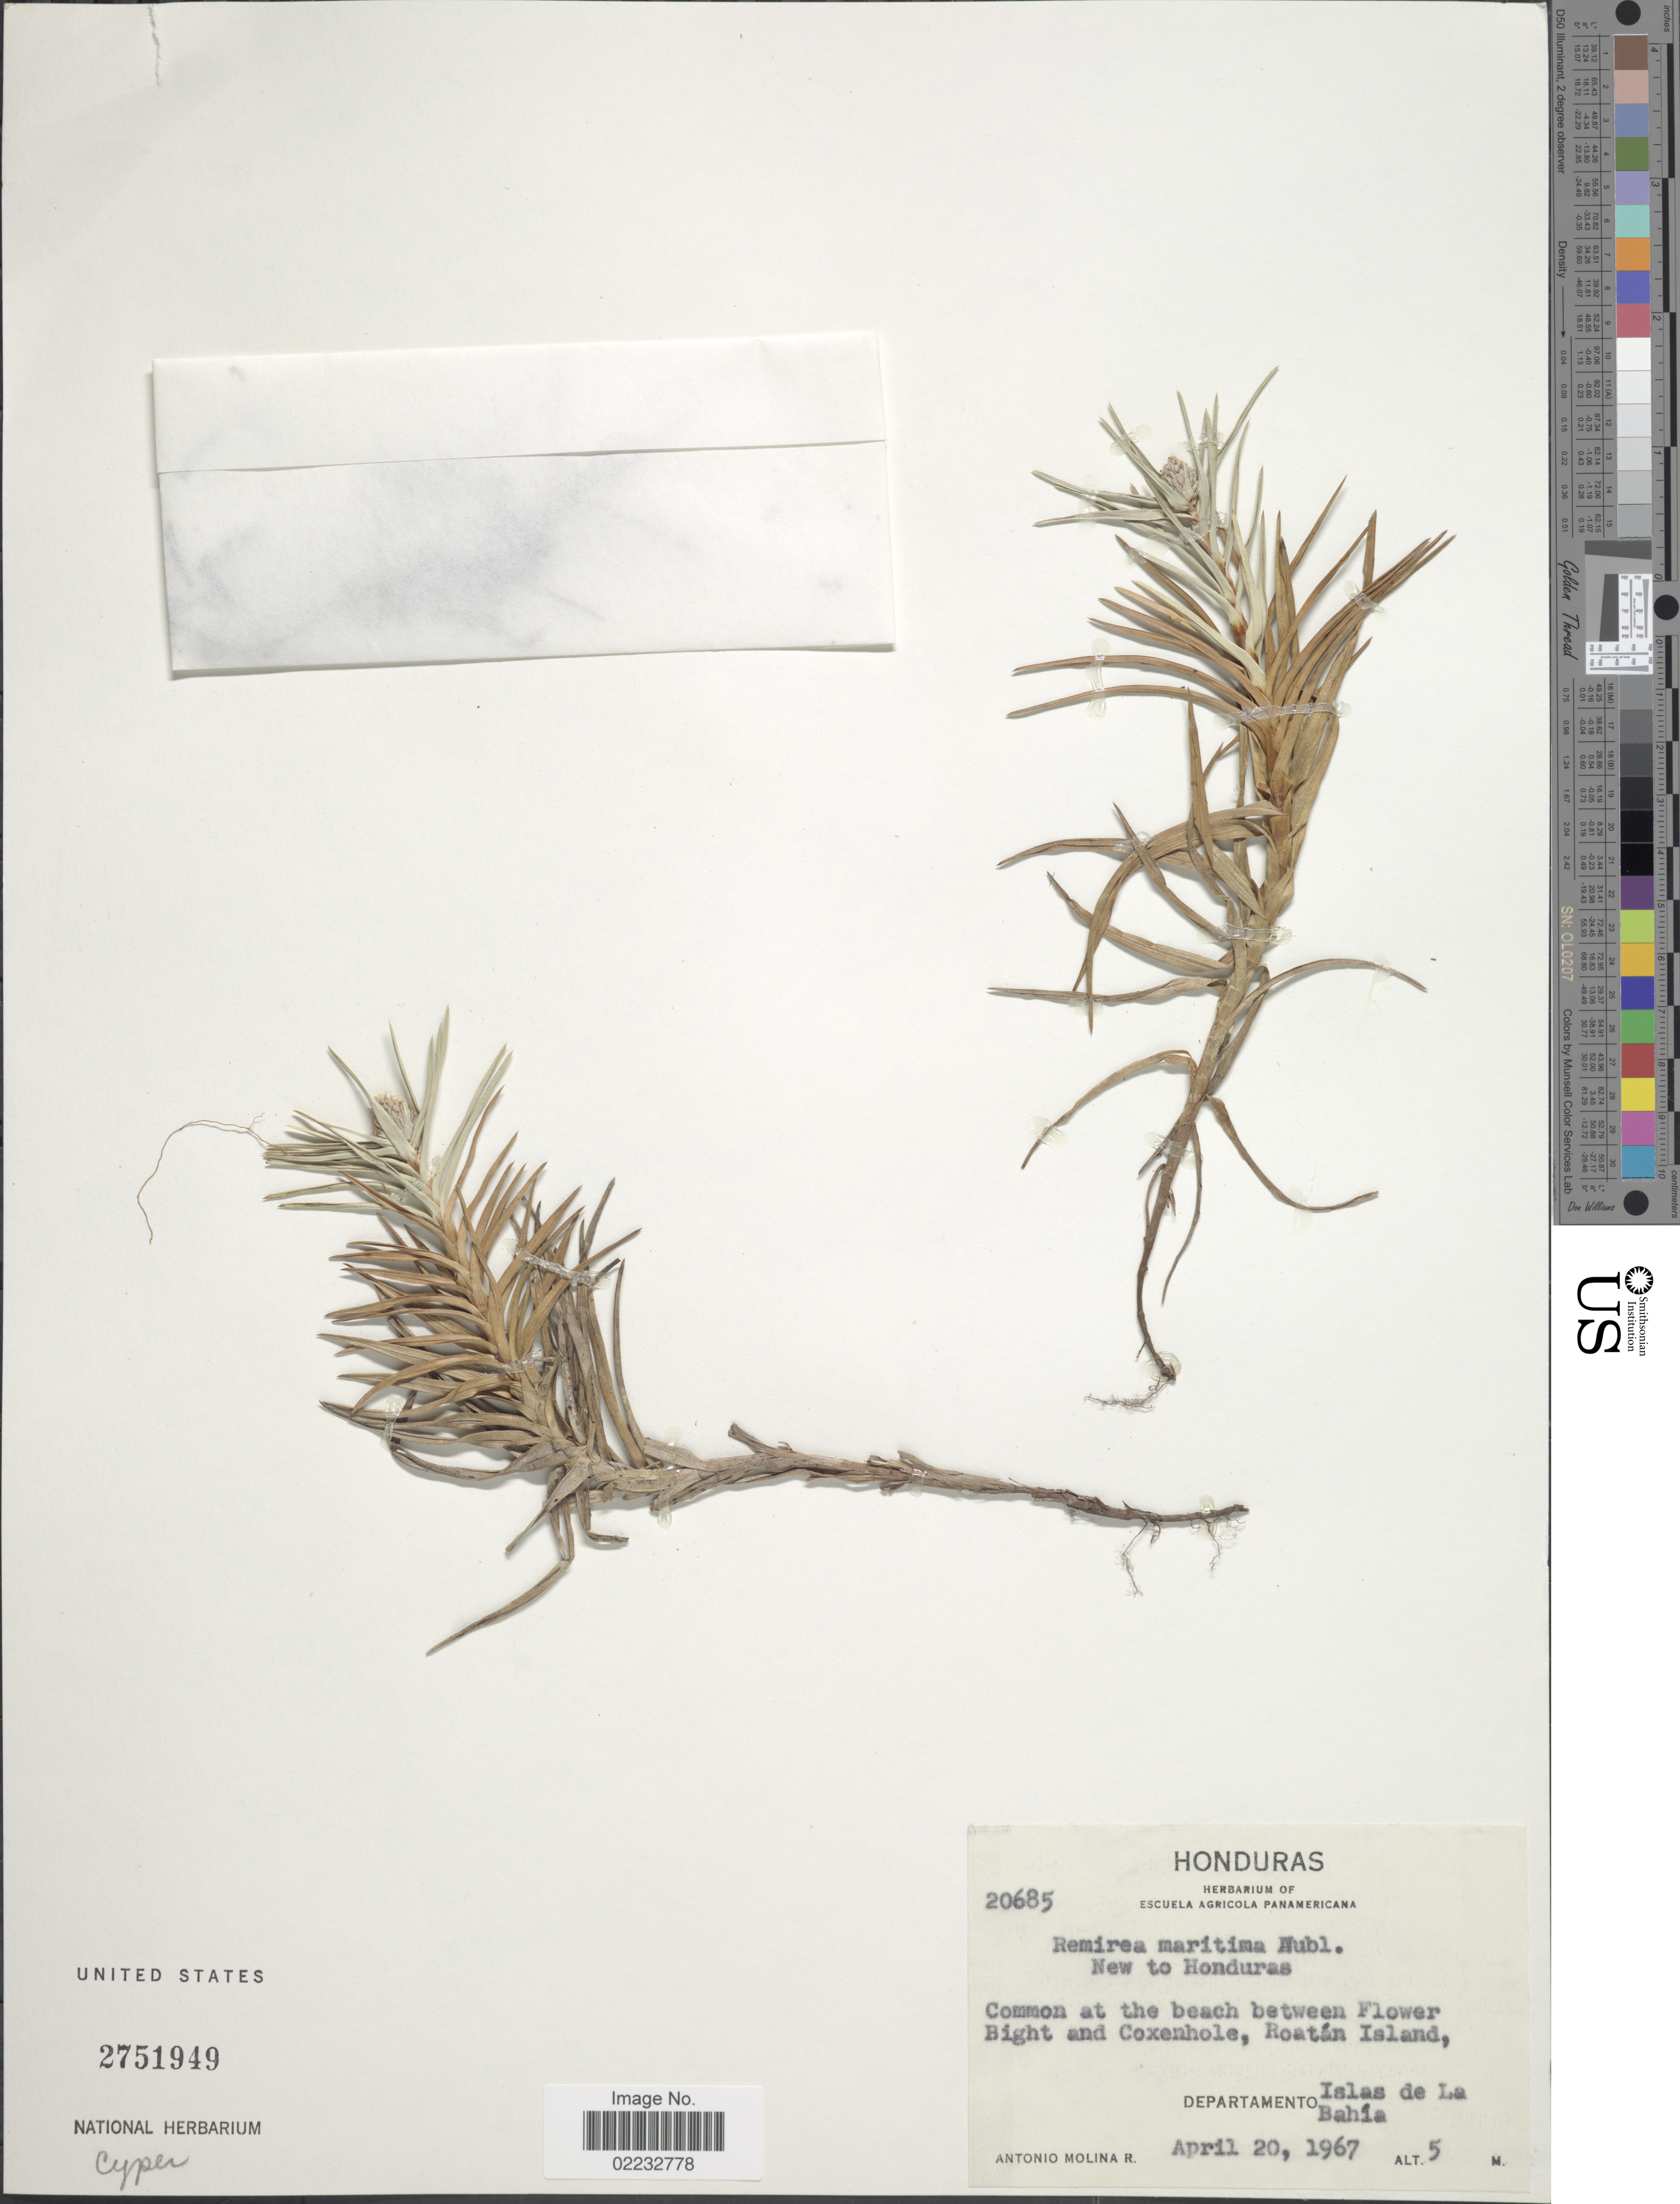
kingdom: Plantae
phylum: Tracheophyta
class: Liliopsida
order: Poales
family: Cyperaceae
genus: Cyperus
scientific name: Cyperus pedunculatus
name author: (R. Br.) J. Kern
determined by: Strong, M. T., (US), Smithsonian Institution - National Museum of Natural History (UNITED STATES)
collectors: A. Molina R.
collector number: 20685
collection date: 1967-04-20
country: Honduras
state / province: Islas de la Bahía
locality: Common at the beach between Flower Bight and Coxenhole, Roatan Island.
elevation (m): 5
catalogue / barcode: US 2751949